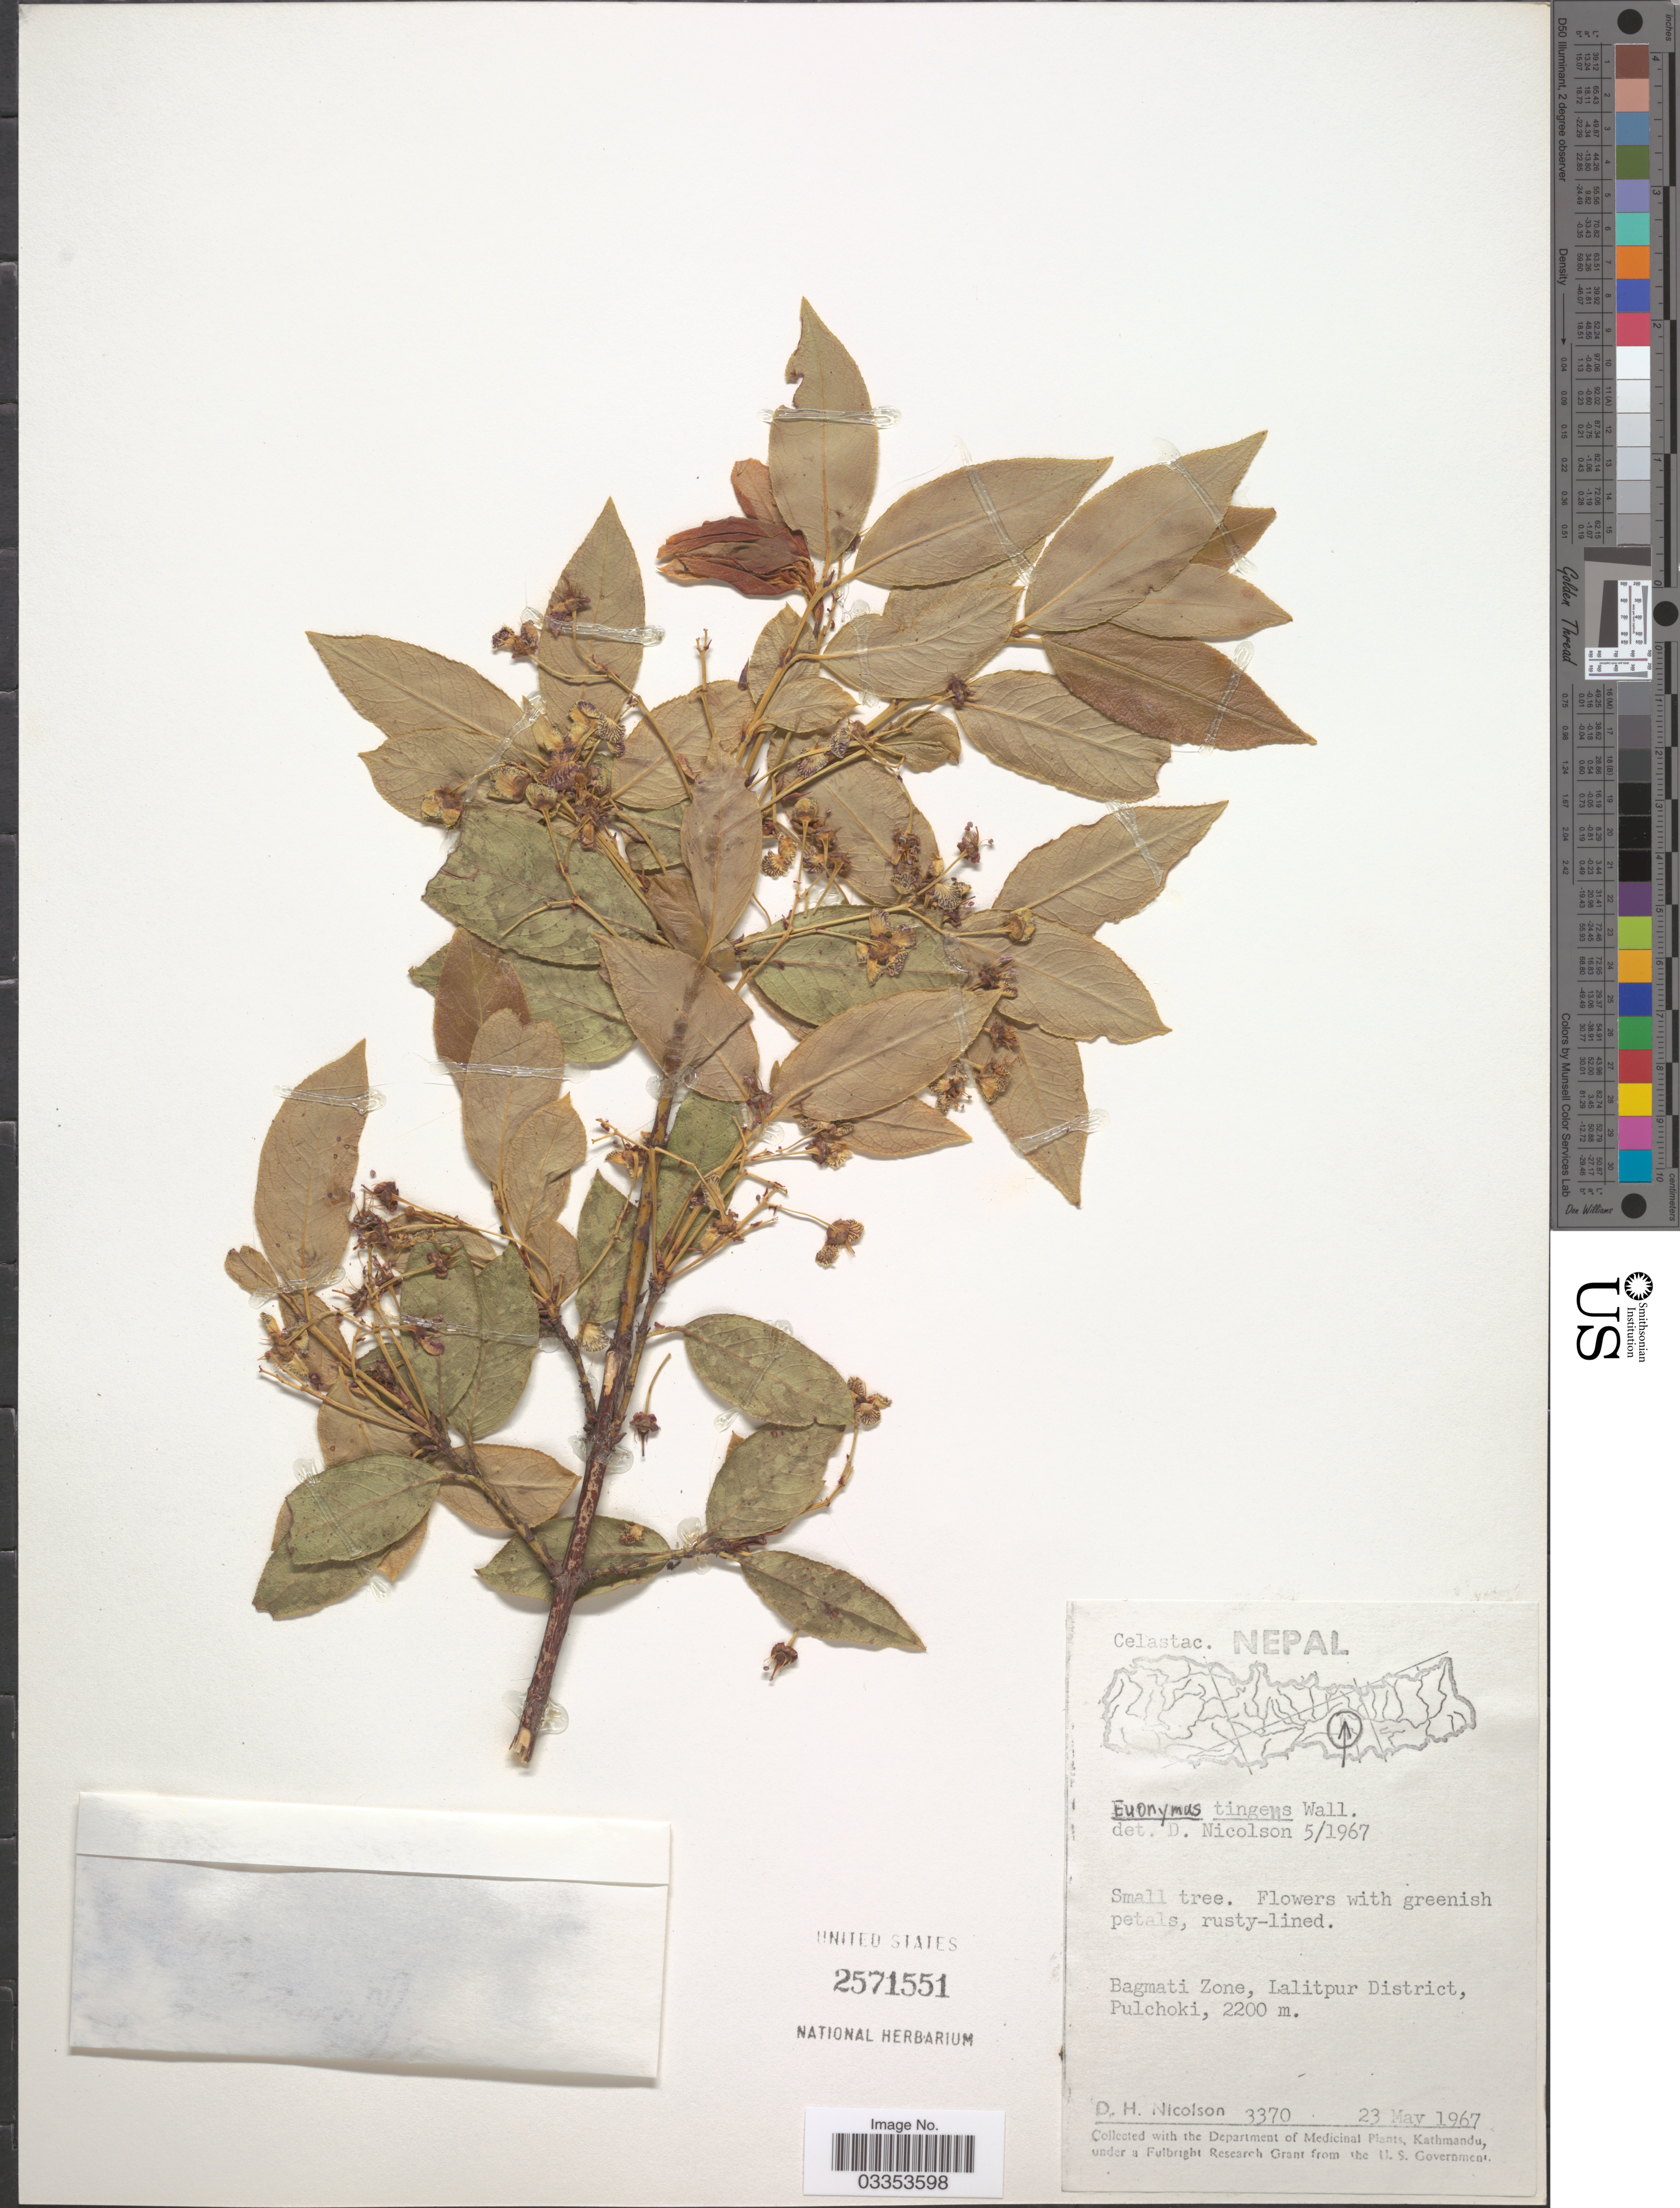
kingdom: Plantae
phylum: Tracheophyta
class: Magnoliopsida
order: Celastrales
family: Celastraceae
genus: Euonymus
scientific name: Euonymus tingens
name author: Wall.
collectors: D. H. Nicolson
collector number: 3370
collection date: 1967-05-23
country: Nepal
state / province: Bagmati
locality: Bagmati Zone, Lalitpur District, Pulchoki.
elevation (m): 2200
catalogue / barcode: US 2571551